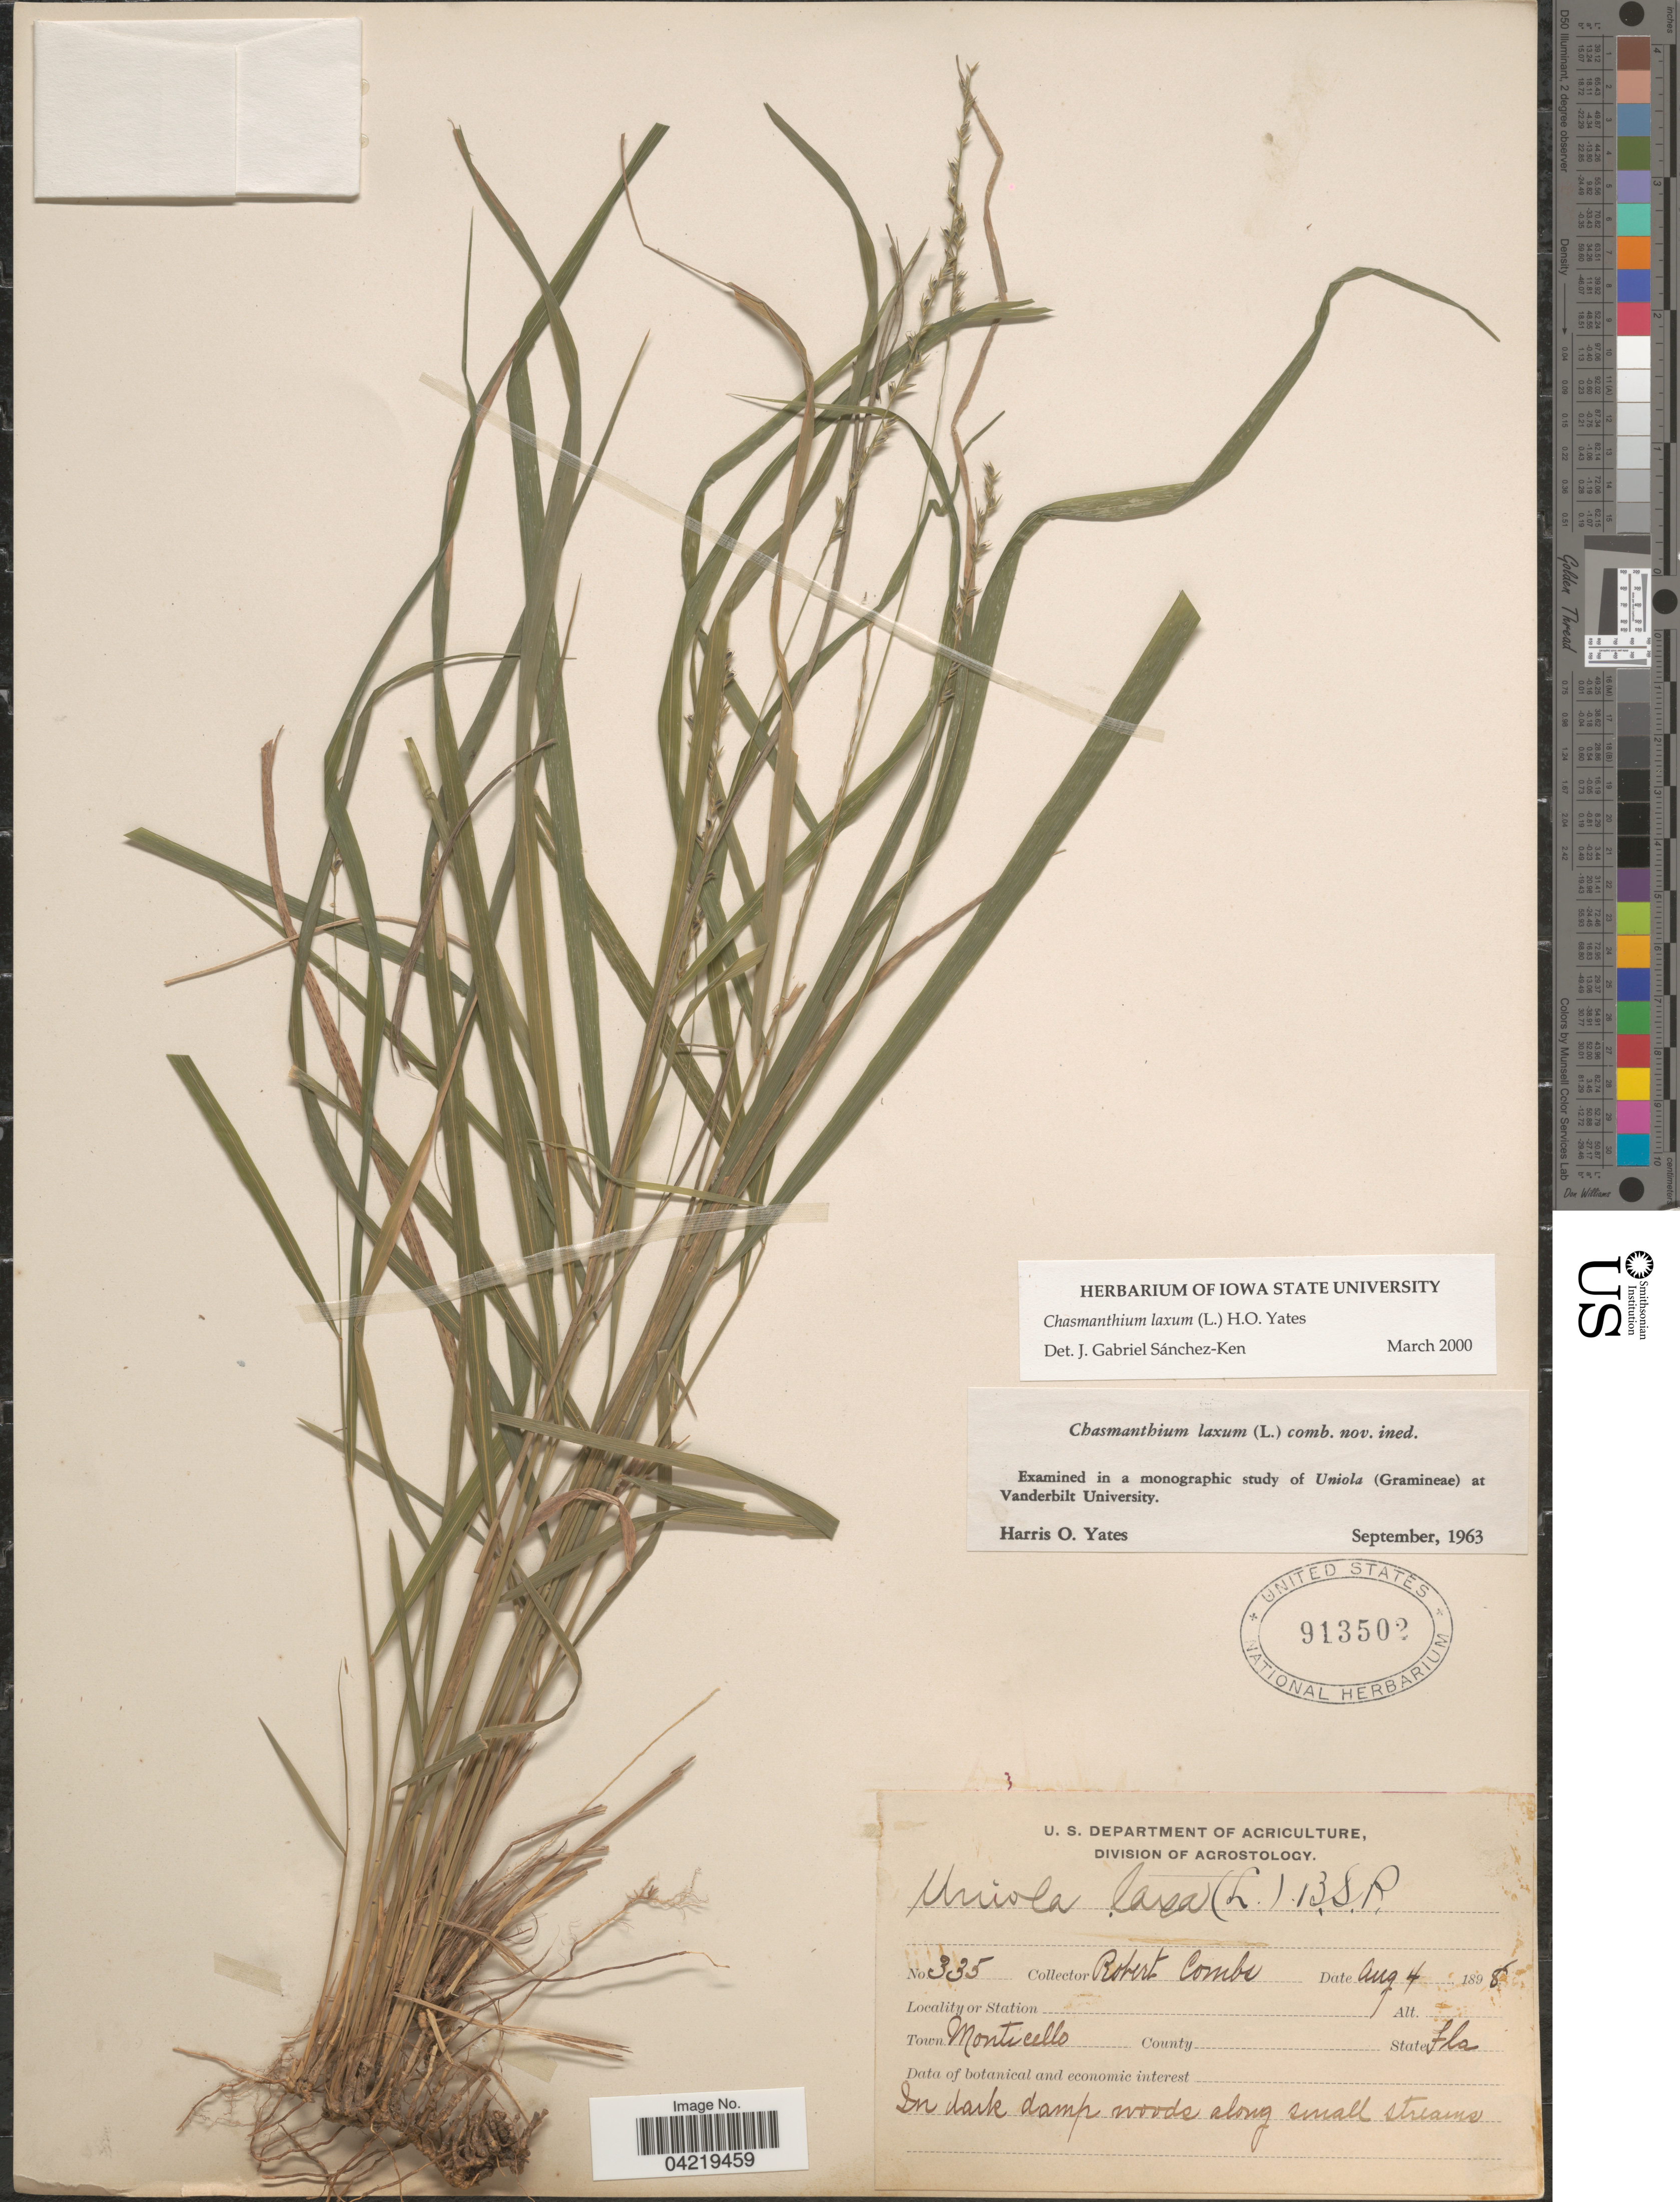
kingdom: Plantae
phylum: Tracheophyta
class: Liliopsida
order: Poales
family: Poaceae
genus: Chasmanthium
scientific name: Chasmanthium laxum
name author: (L.) H.O. Yates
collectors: R. Combs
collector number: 335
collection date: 1898-08-04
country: United States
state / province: Florida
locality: Town Monticello.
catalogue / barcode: US 913502